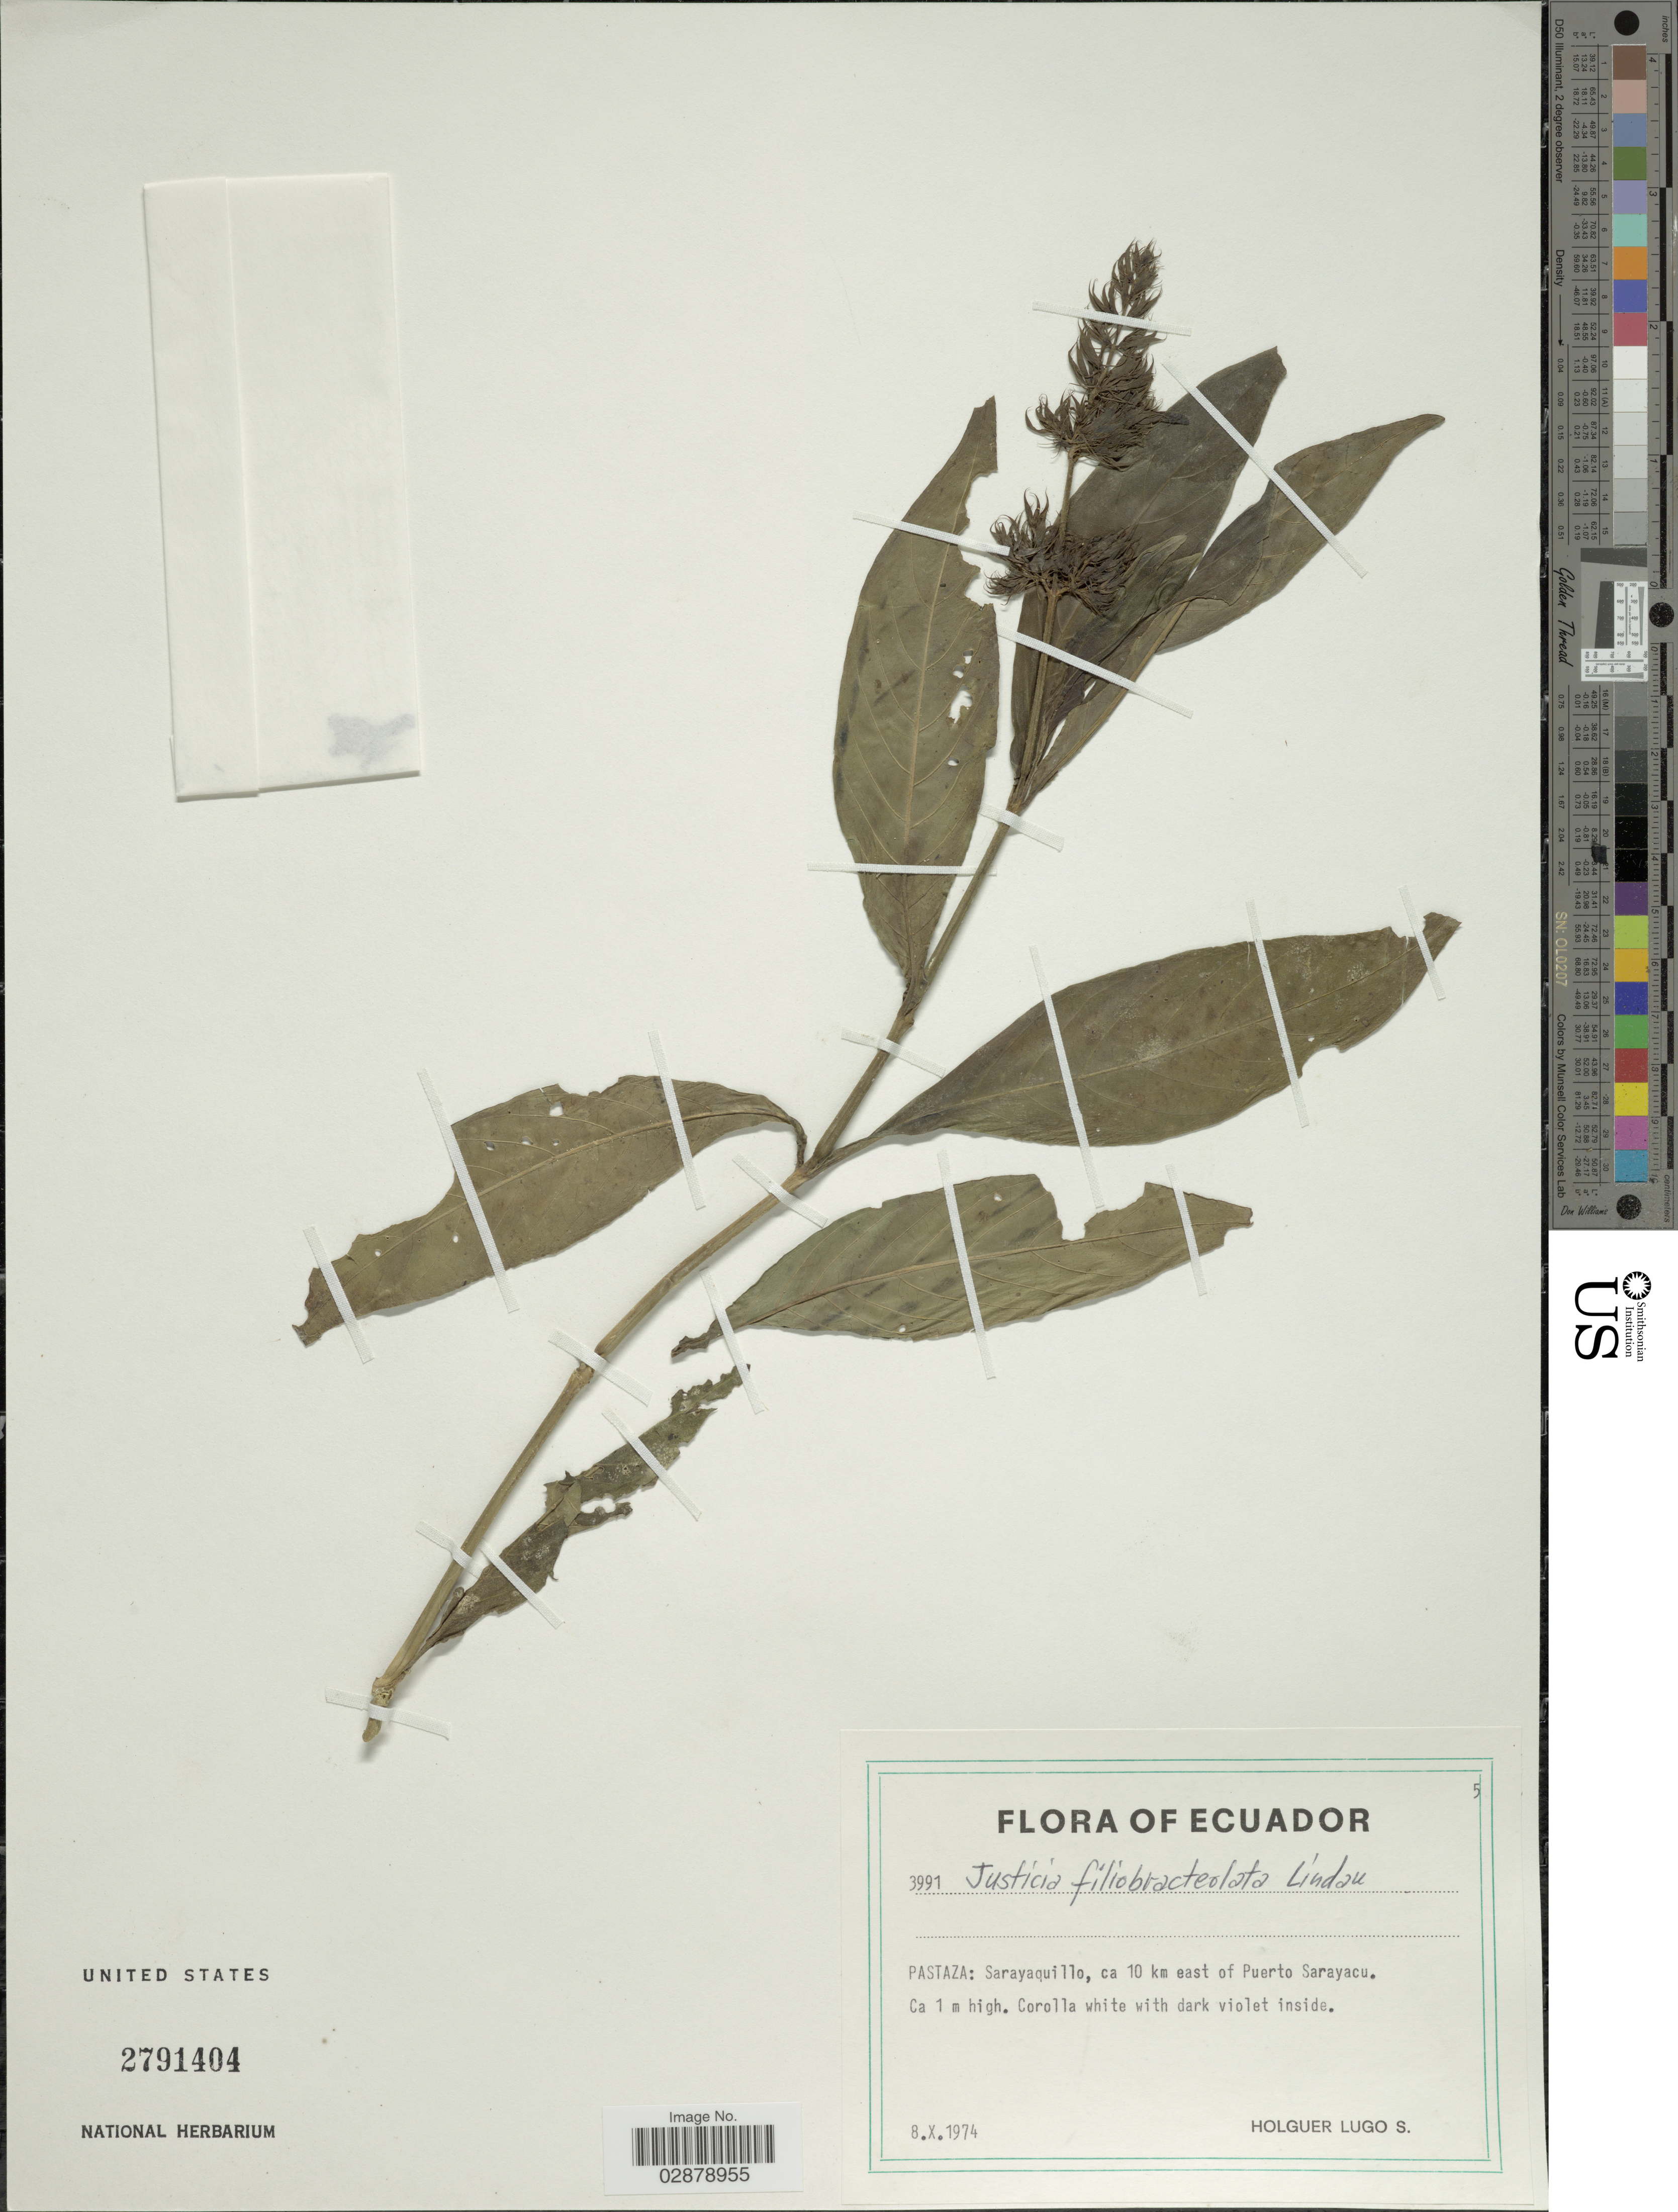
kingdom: Plantae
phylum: Tracheophyta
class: Magnoliopsida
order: Lamiales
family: Acanthaceae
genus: Justicia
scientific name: Justicia filibracteolata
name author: Lindau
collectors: H. Lugo S.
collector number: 3991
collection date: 1974-10-08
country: Ecuador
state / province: Pastaza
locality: Sarayaquillo, ca 10 km east of Puerto Sarayacu.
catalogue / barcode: US 2791404